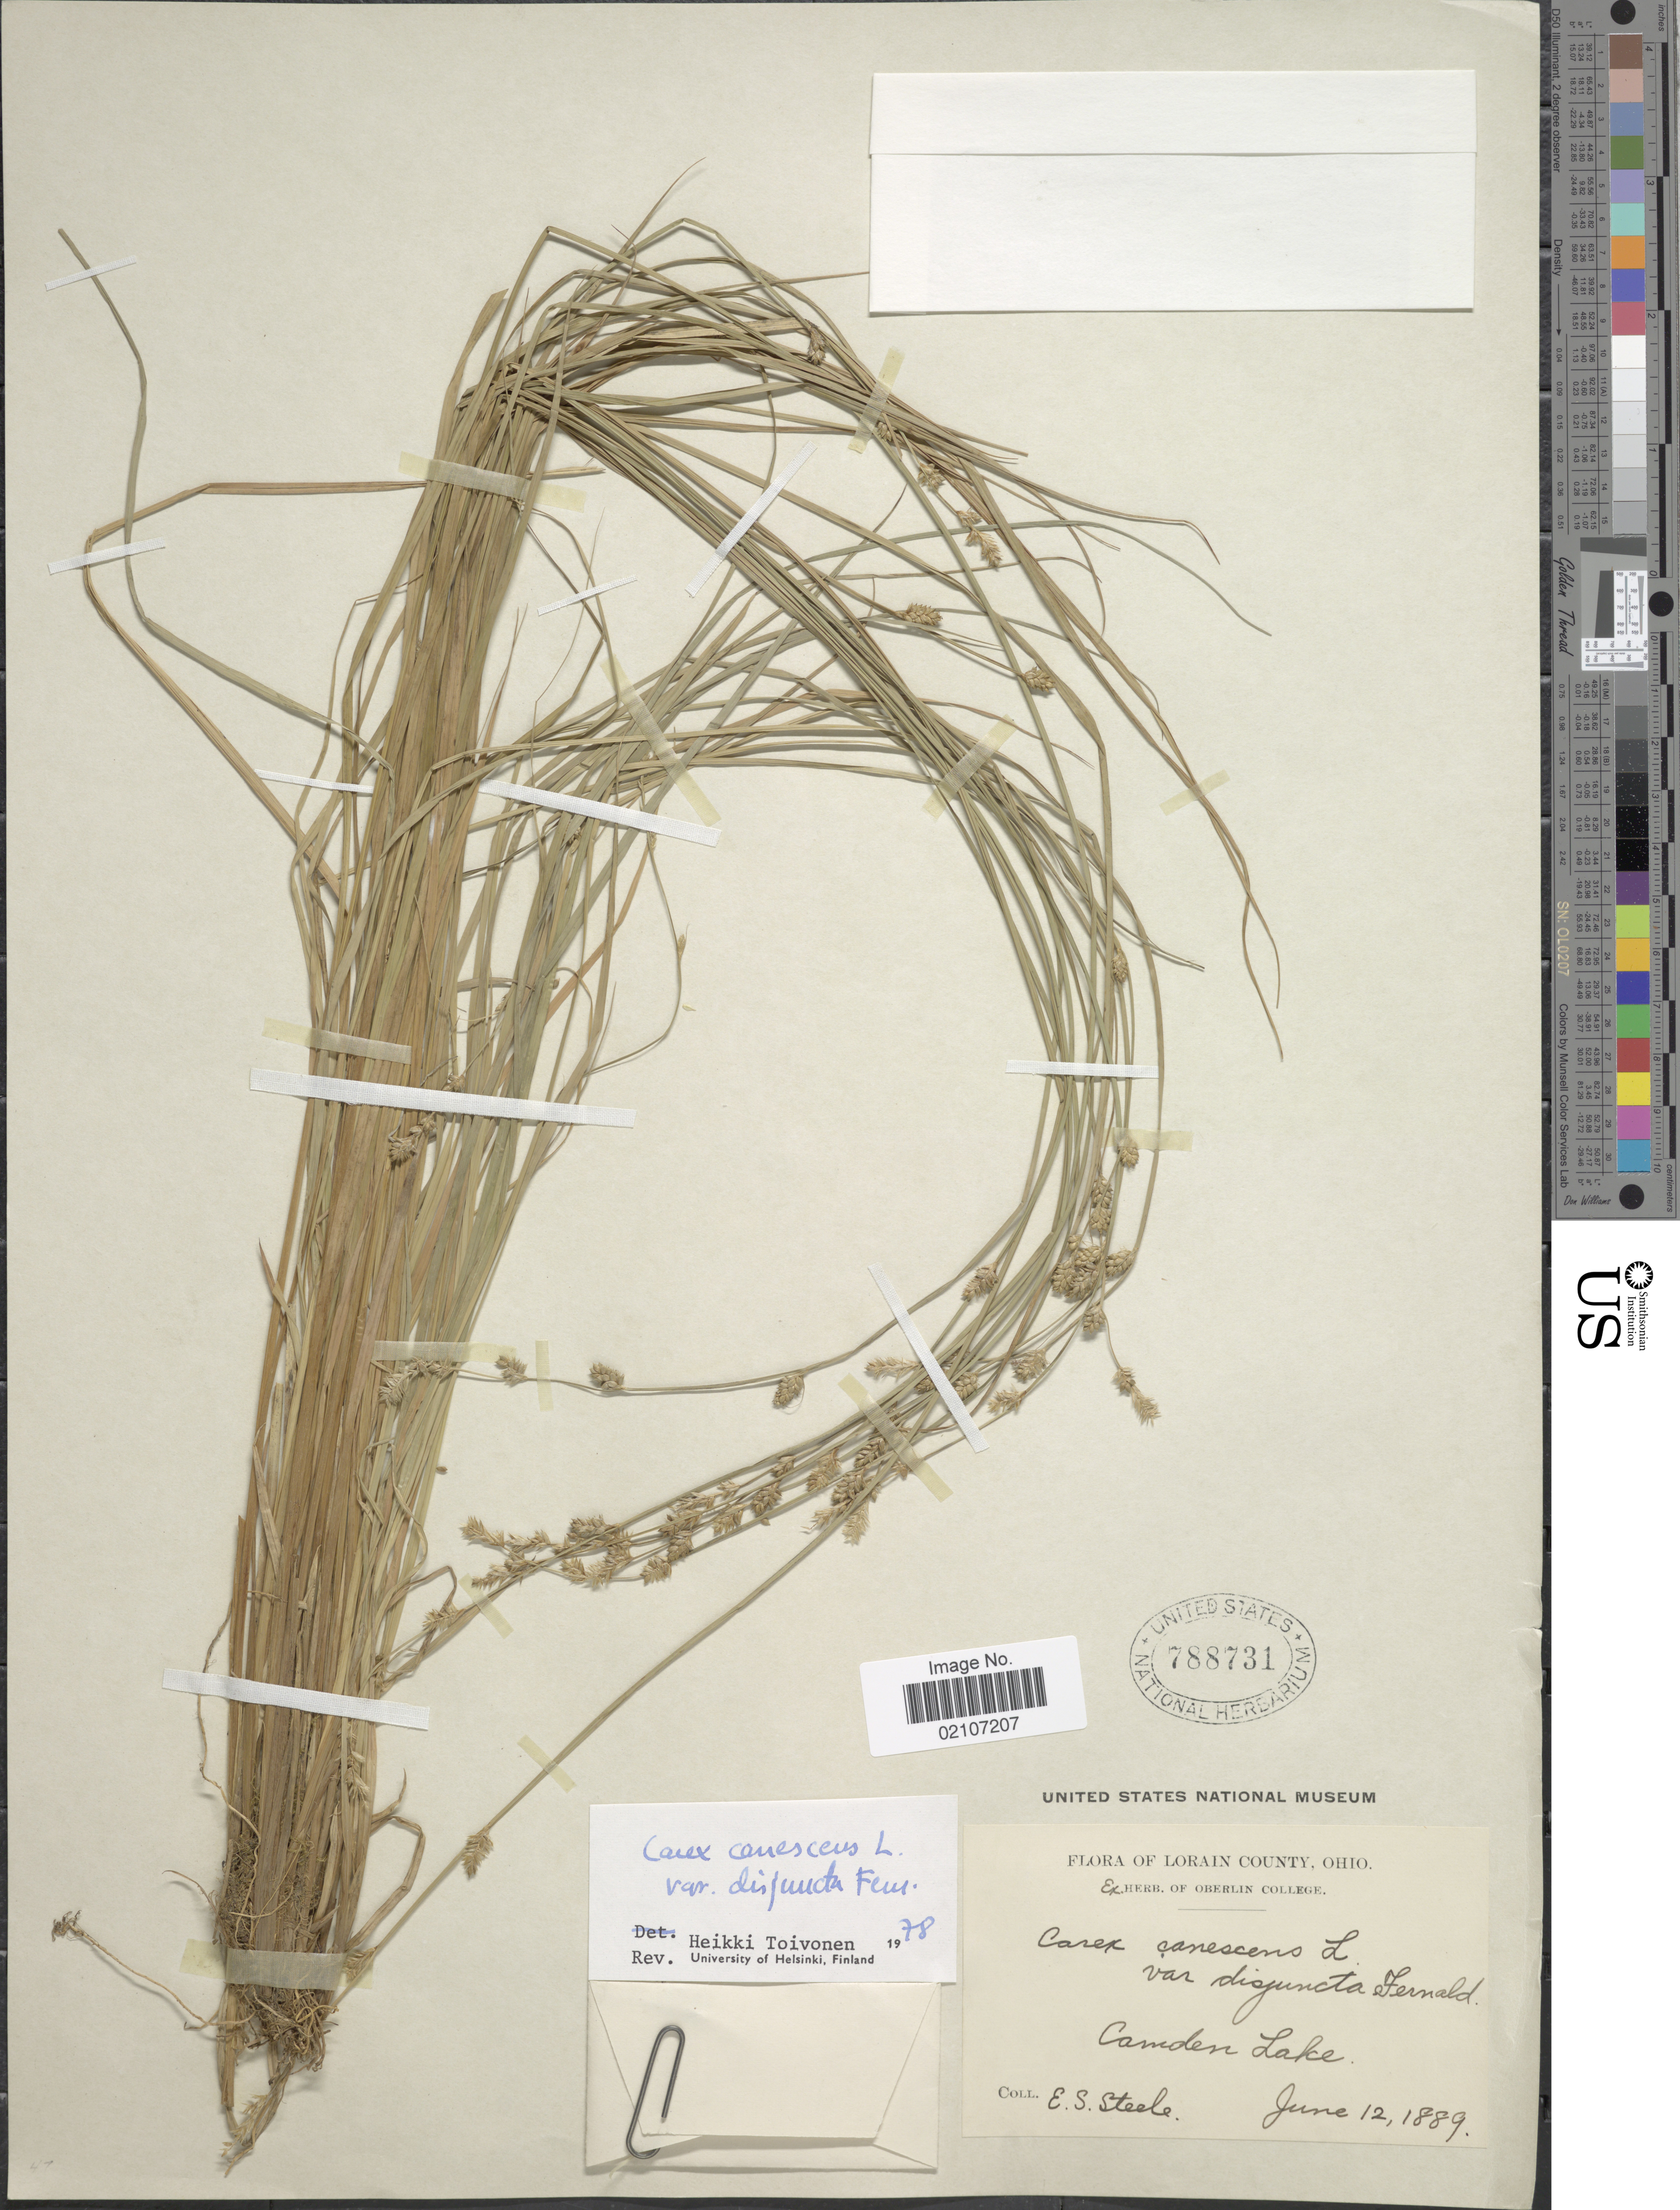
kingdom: Plantae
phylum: Tracheophyta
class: Liliopsida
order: Poales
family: Cyperaceae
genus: Carex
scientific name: Carex canescens var. disjuncta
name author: Fernald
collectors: E. Steele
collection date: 1889-06-12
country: United States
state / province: Ohio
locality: Lorain County. Camden Lake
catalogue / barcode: US 788731